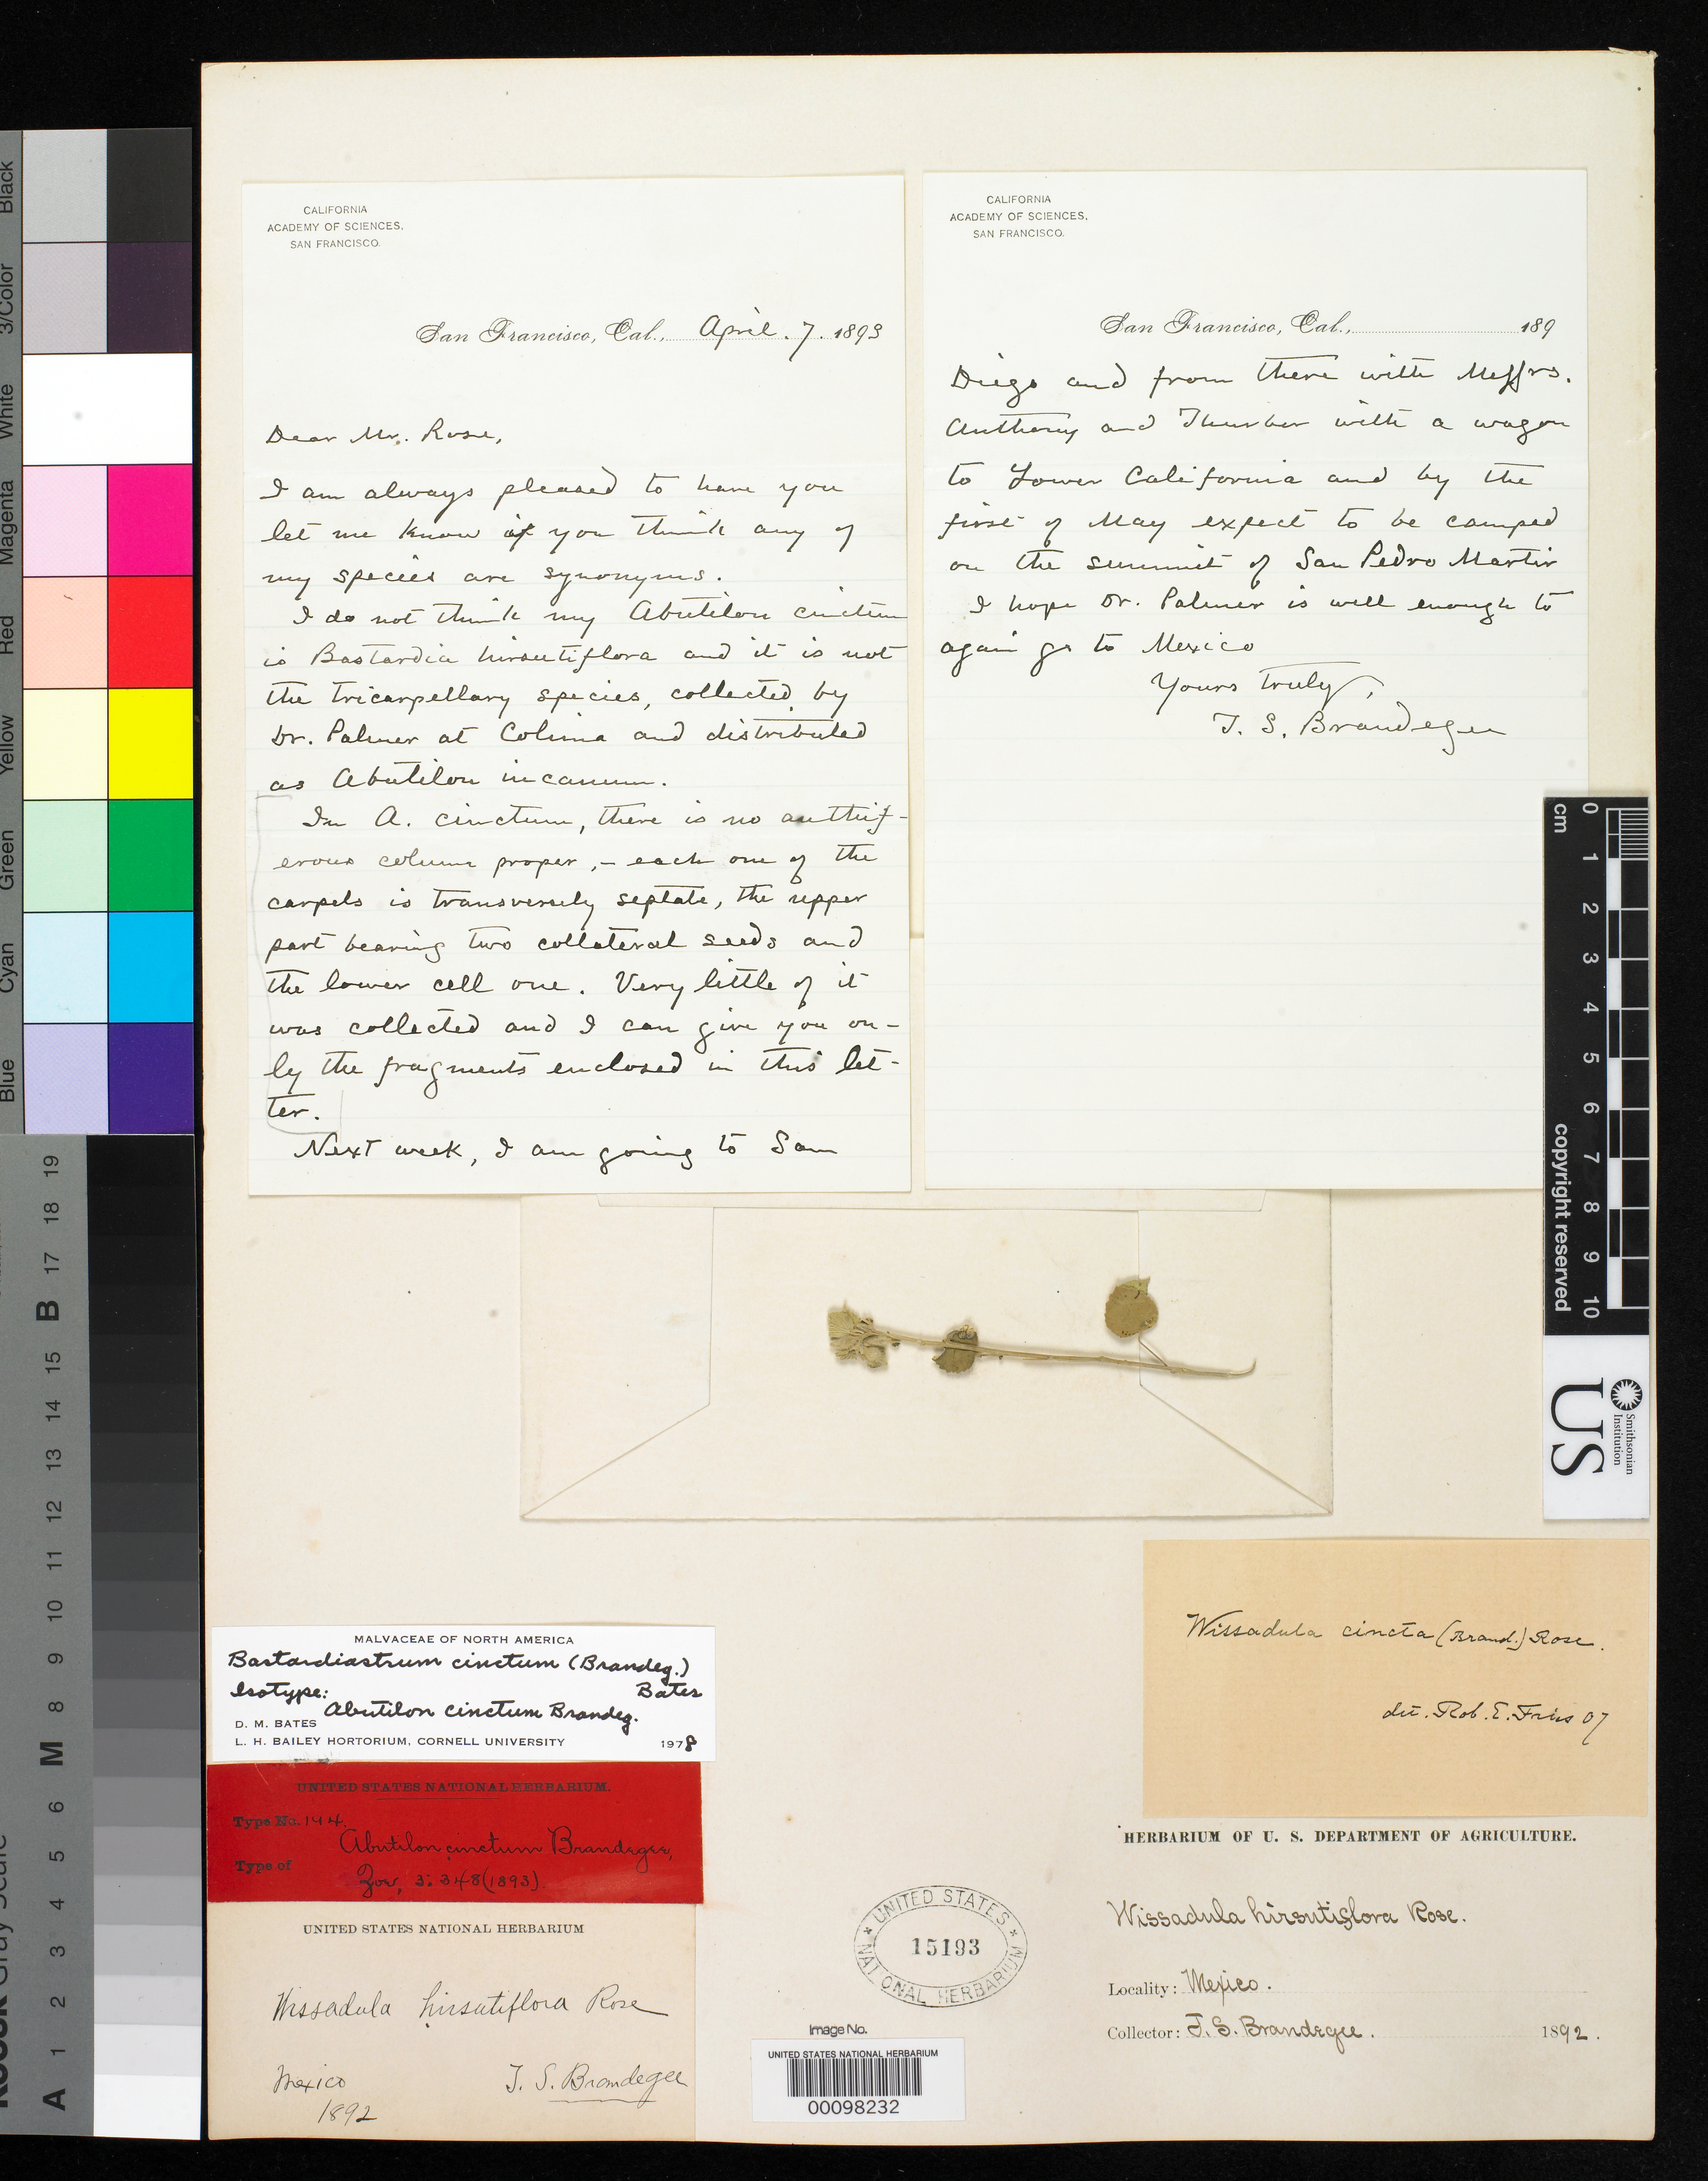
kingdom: Plantae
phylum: Tracheophyta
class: Magnoliopsida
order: Malvales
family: Malvaceae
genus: Abutilon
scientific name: Abutilon cinctum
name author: Brandegee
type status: Type Fragment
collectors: T. S. Brandegee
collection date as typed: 1892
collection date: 1892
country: Mexico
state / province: Sonora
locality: Las Durasnillas.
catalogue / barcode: US 15193